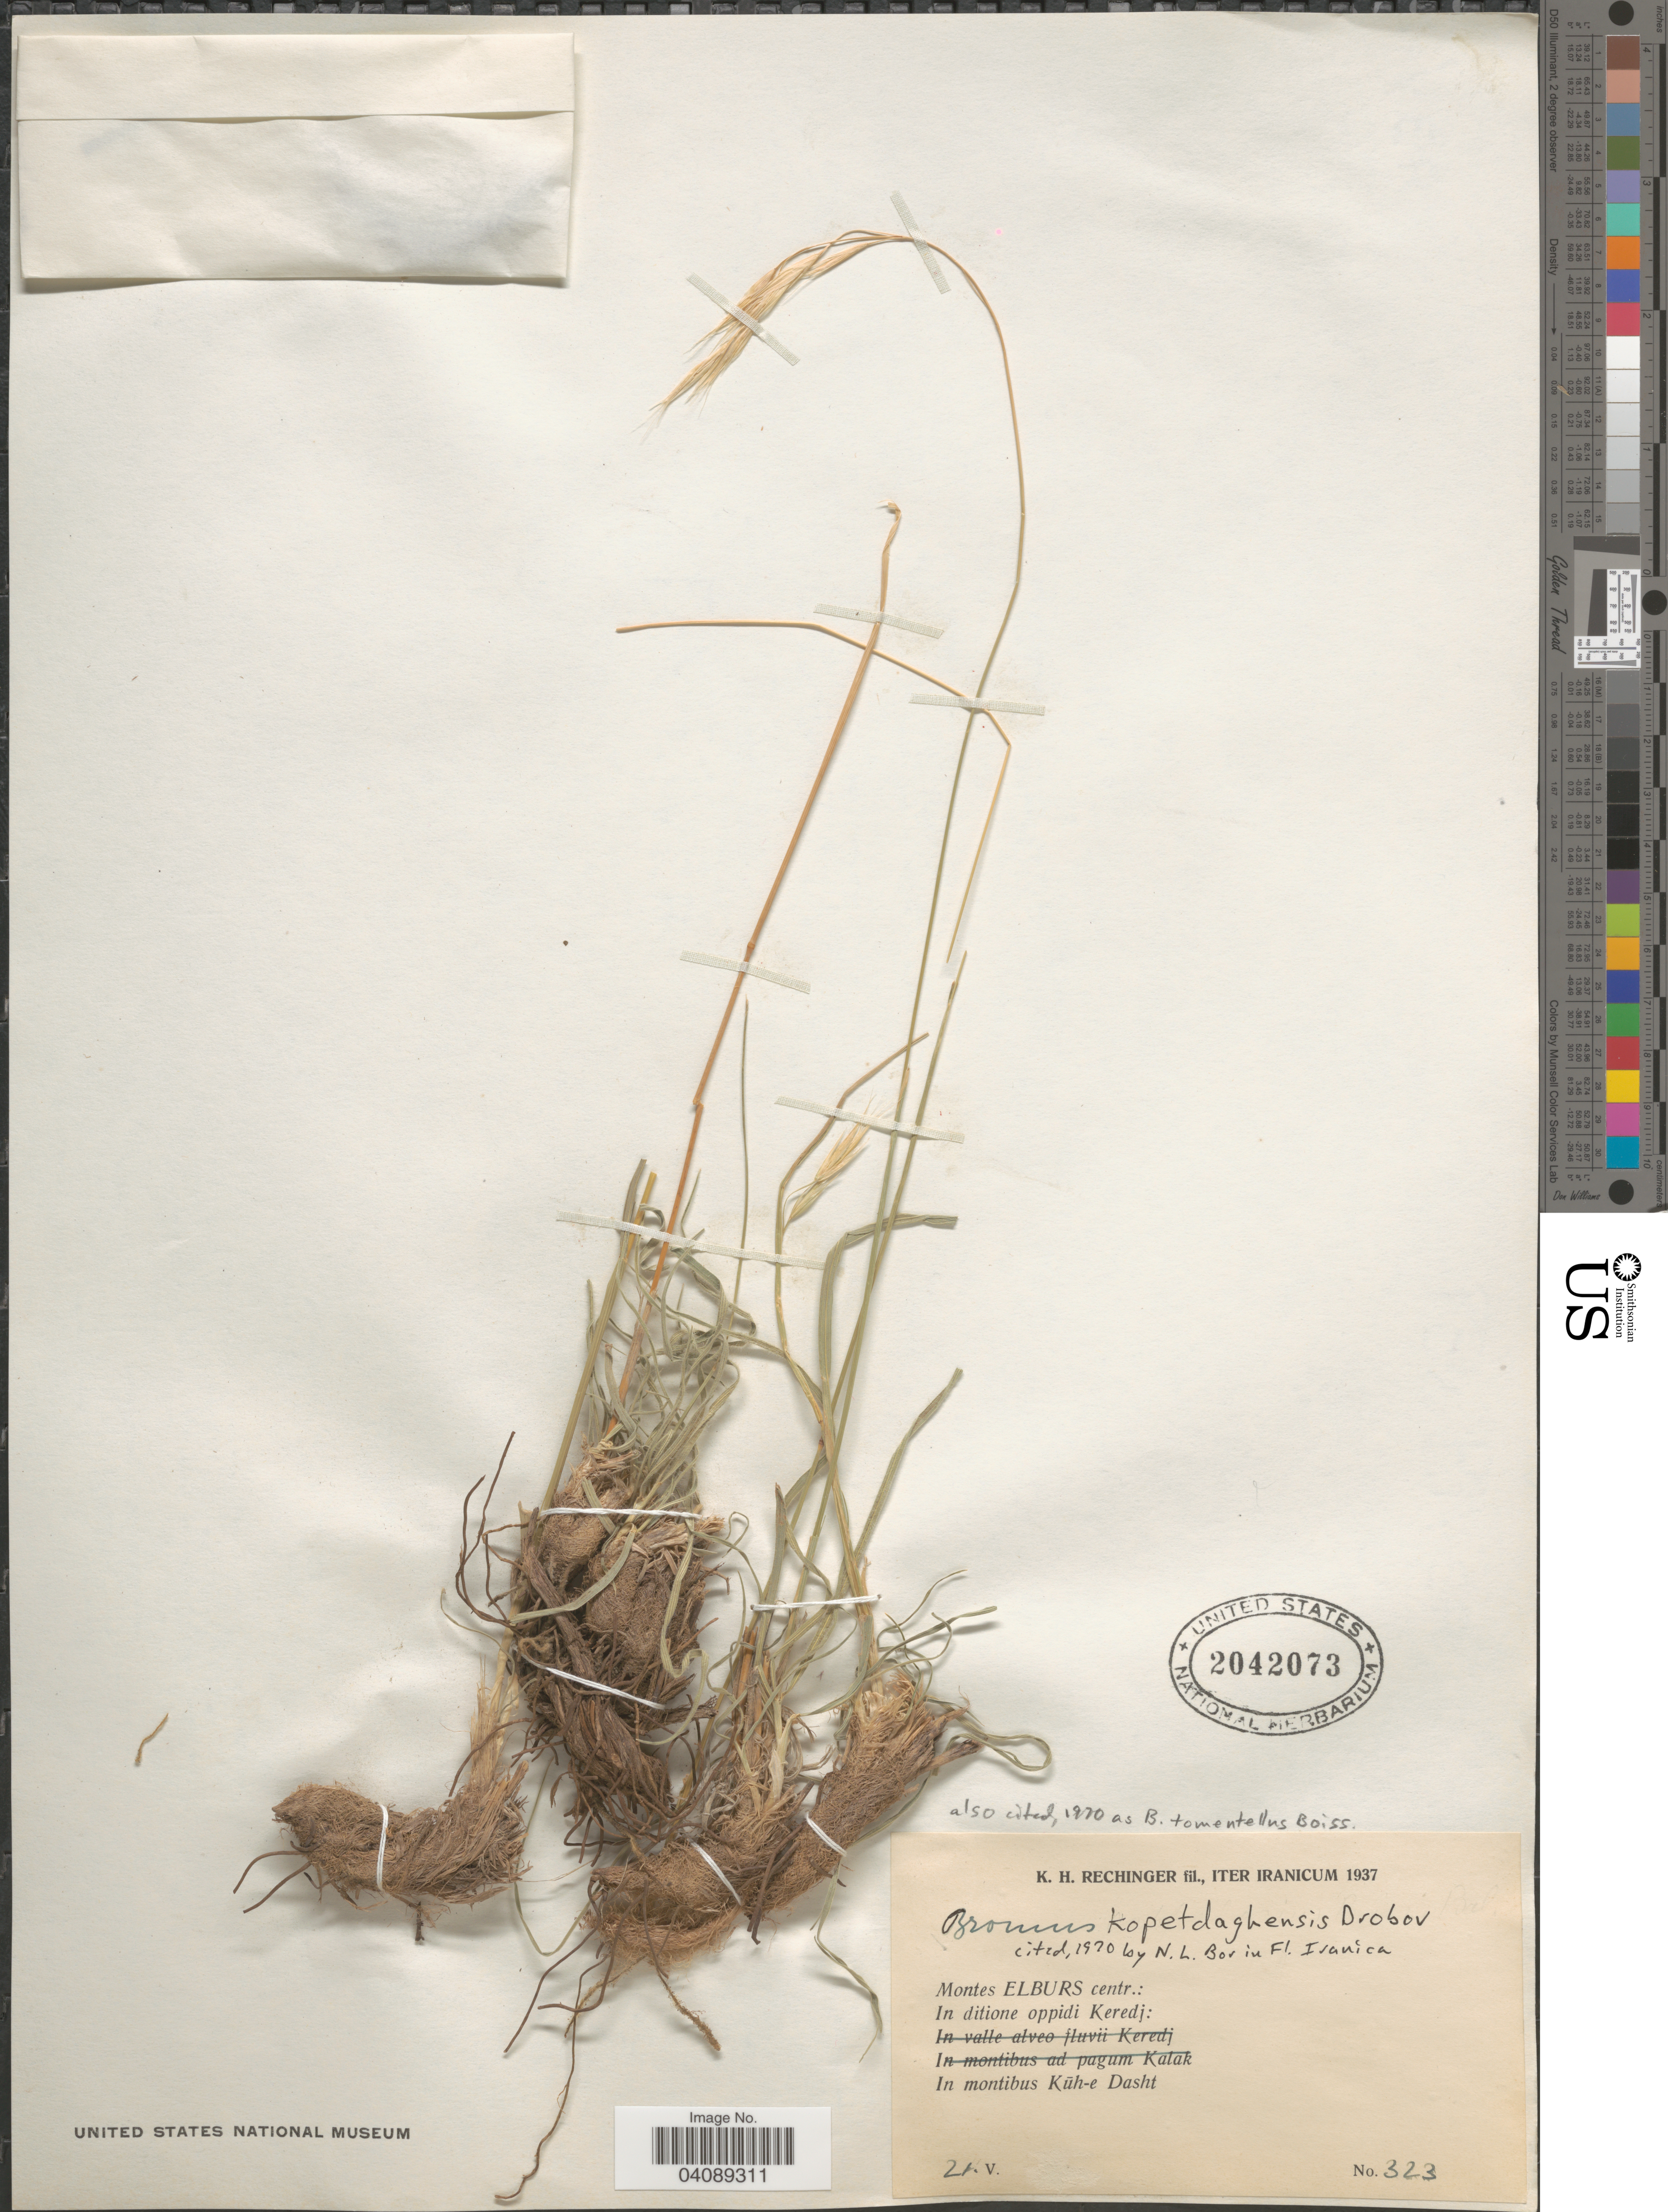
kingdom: Plantae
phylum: Tracheophyta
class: Liliopsida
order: Poales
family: Poaceae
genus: Bromus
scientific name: Bromus tomentellus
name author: Boiss.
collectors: K. H. Rechinger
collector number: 323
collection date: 1937-05-21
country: Iran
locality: Iter Iranicum 1937. Montes Elburs centr.: In ditione oppidi Keredj: In montibus Kūhe-e Dasht.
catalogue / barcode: US 2042073